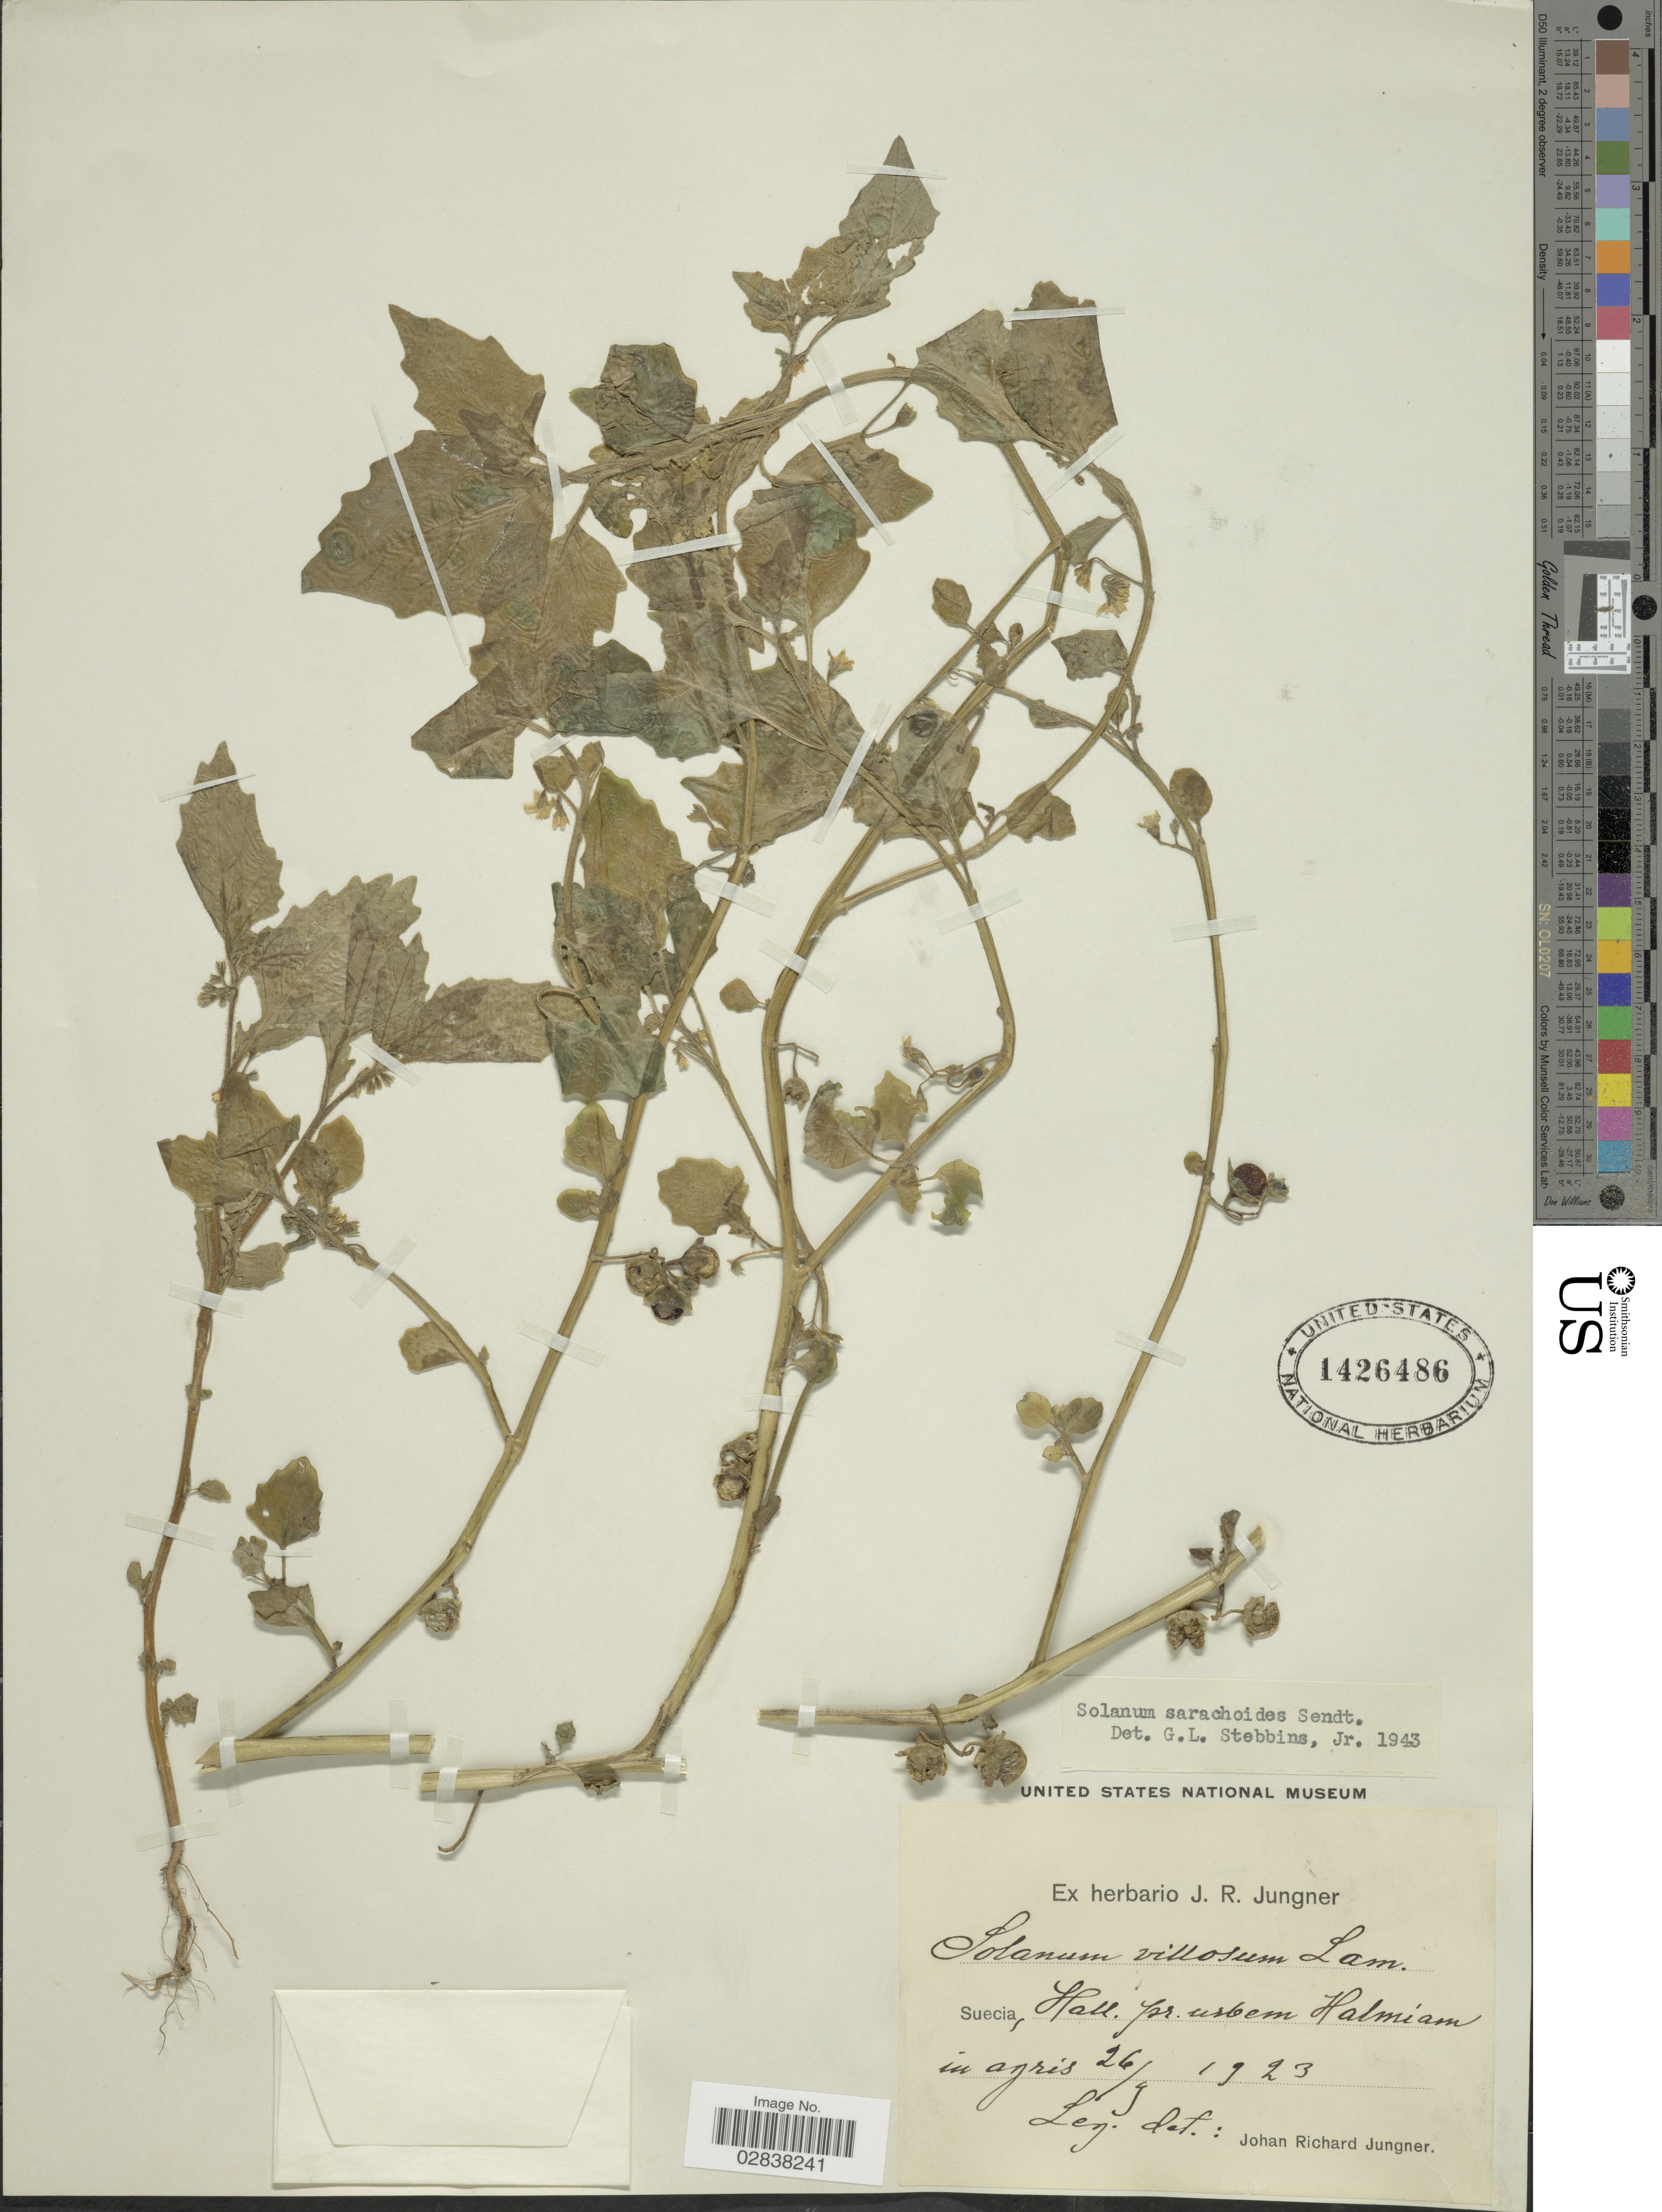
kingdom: Plantae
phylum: Tracheophyta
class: Magnoliopsida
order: Solanales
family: Solanaceae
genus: Solanum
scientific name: Solanum sarachoides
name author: Sendt.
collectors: J. Junger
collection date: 1923-09-26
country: Sweden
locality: Suecia, Hall pr. urbem Halmiam in agris.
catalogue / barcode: US 1426486